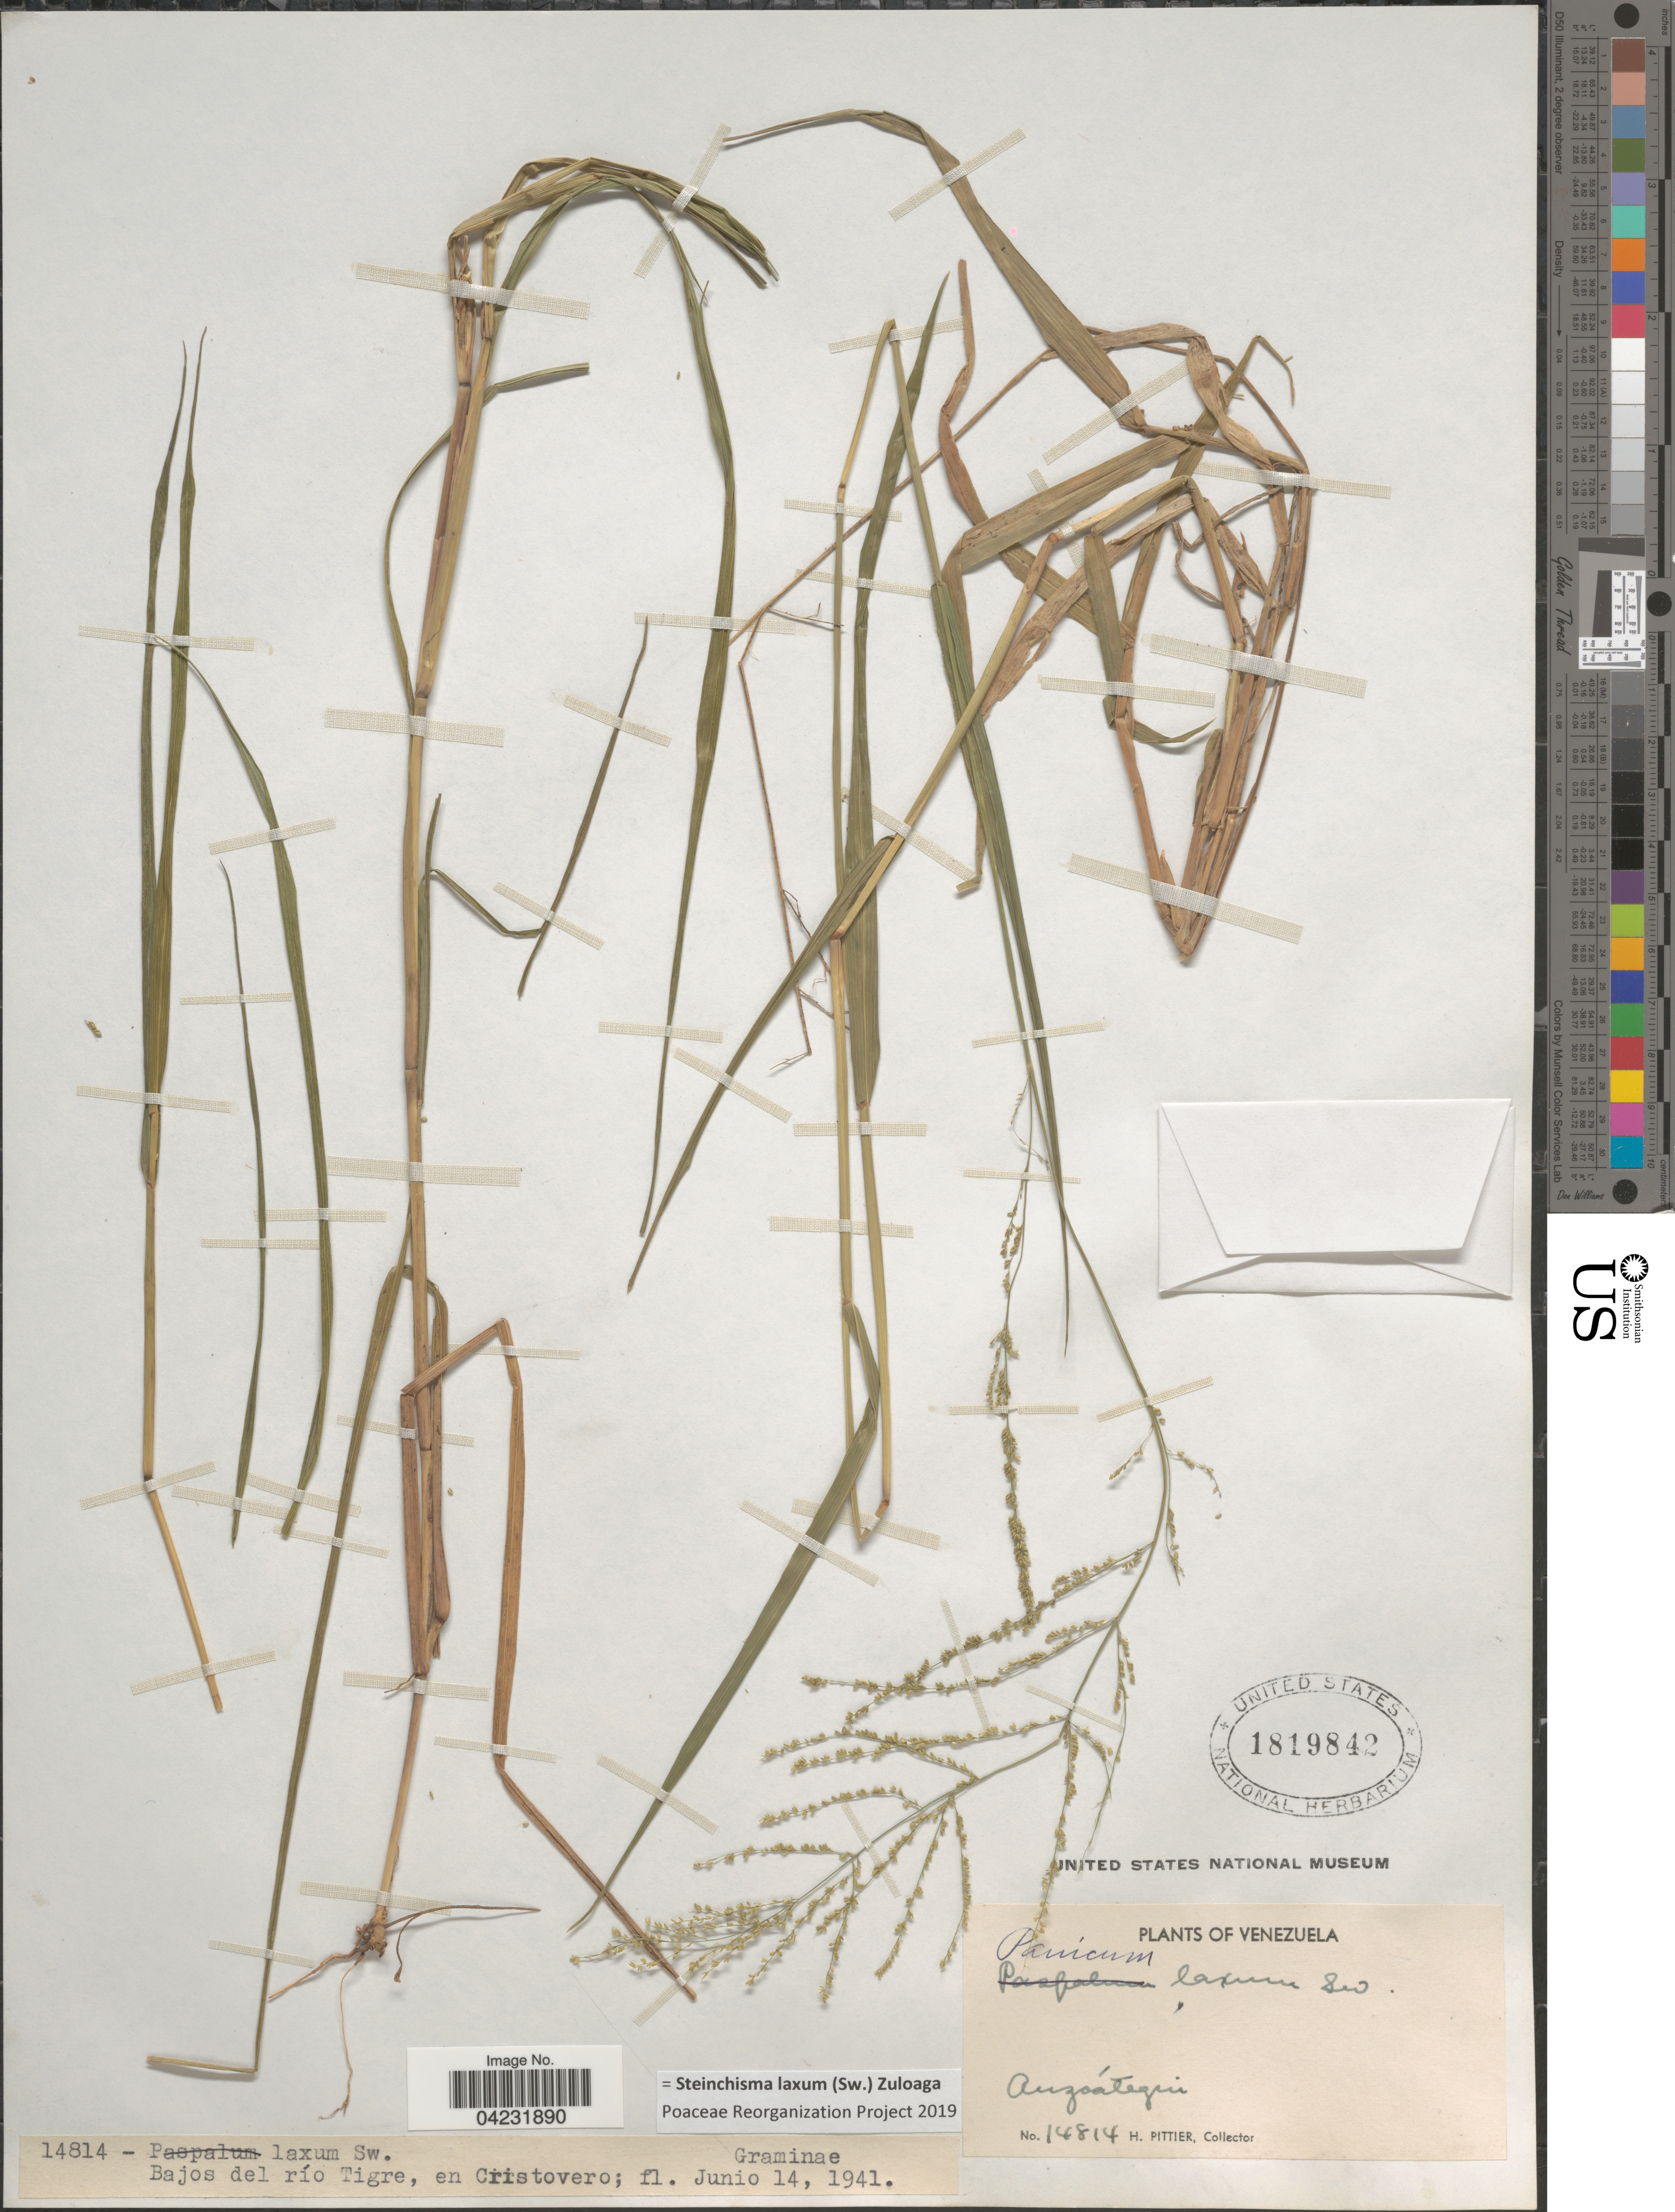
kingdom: Plantae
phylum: Tracheophyta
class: Liliopsida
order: Poales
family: Poaceae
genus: Steinchisma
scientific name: Steinchisma laxum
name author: (Sw.) Zuloaga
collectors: H. F. Pittier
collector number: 14814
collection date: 1941-06-14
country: Venezuela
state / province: Anzoategui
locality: Bajos del río Tigre, en Cristovero.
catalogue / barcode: US 1819842